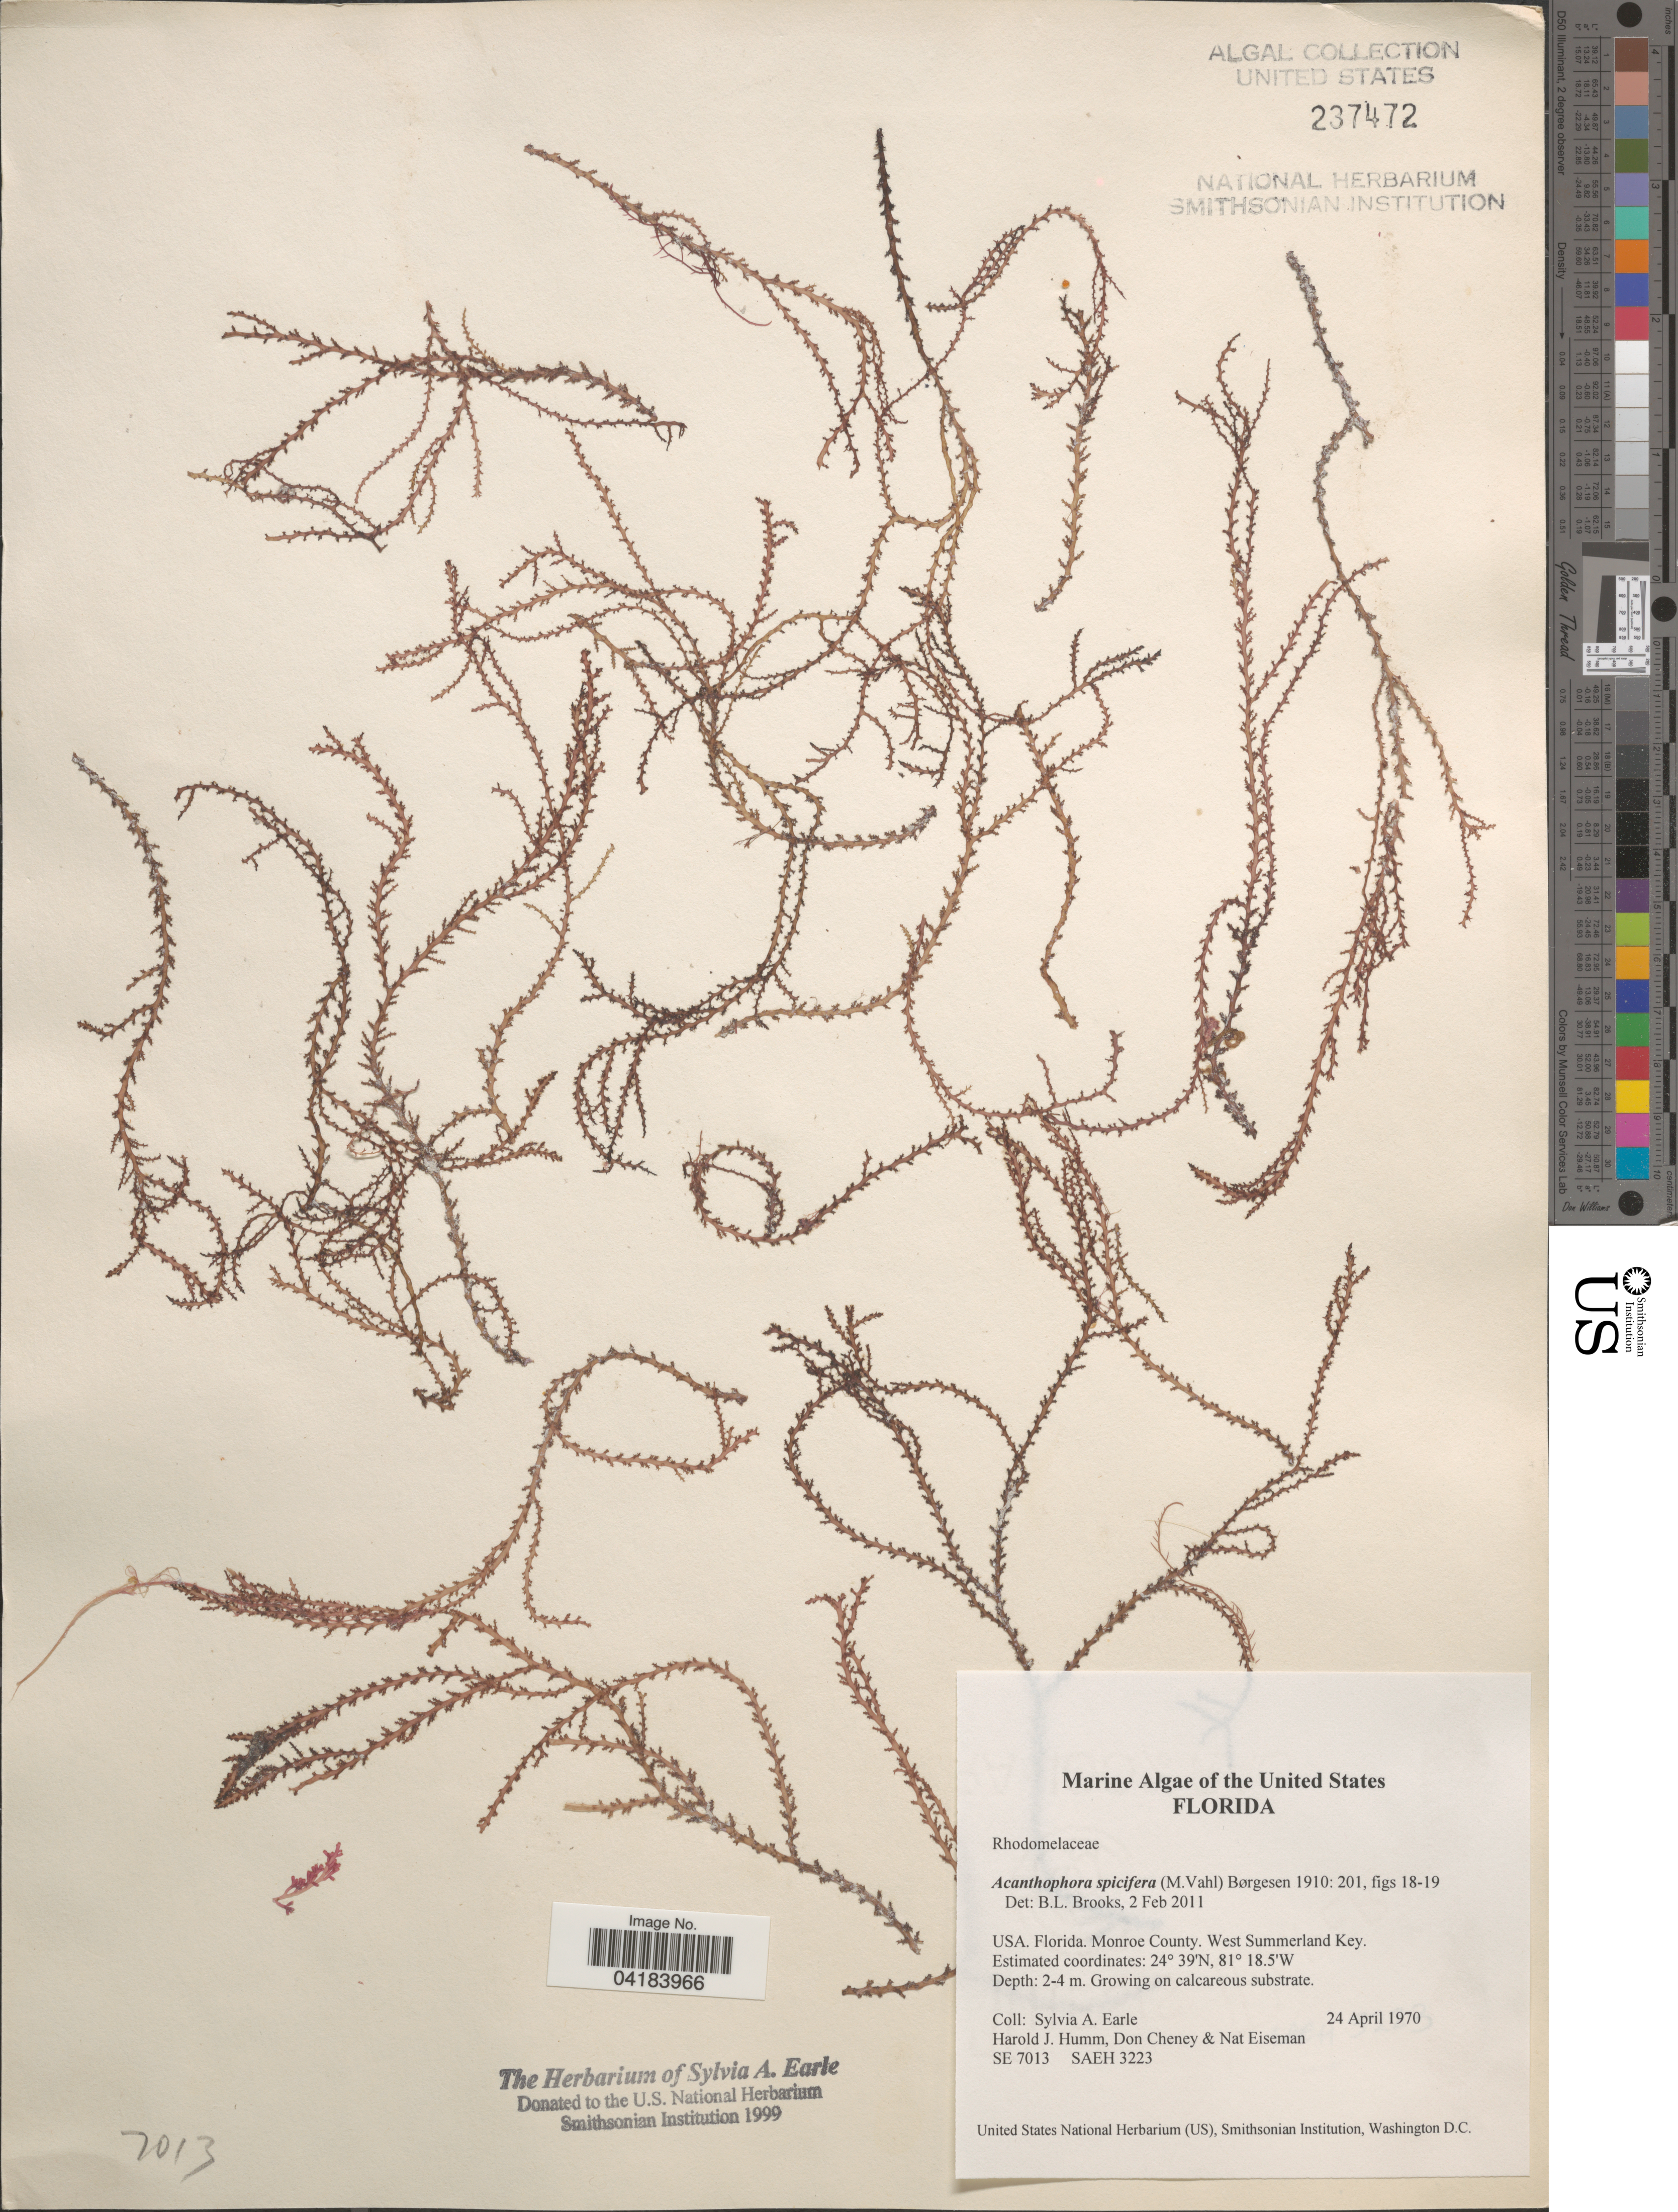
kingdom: Plantae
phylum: Rhodophyta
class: Florideophyceae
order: Ceramiales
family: Rhodomelaceae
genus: Acanthophora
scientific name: Acanthophora spicifera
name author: (Vahl) Børgesen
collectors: S. A. Earle, H. J. Humm, D. Cheney & N. J. Eiseman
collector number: SE7013/SAEH3223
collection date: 1970-04-24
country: United States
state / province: Florida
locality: Monroe County. West Summerland Key.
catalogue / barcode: US 237472